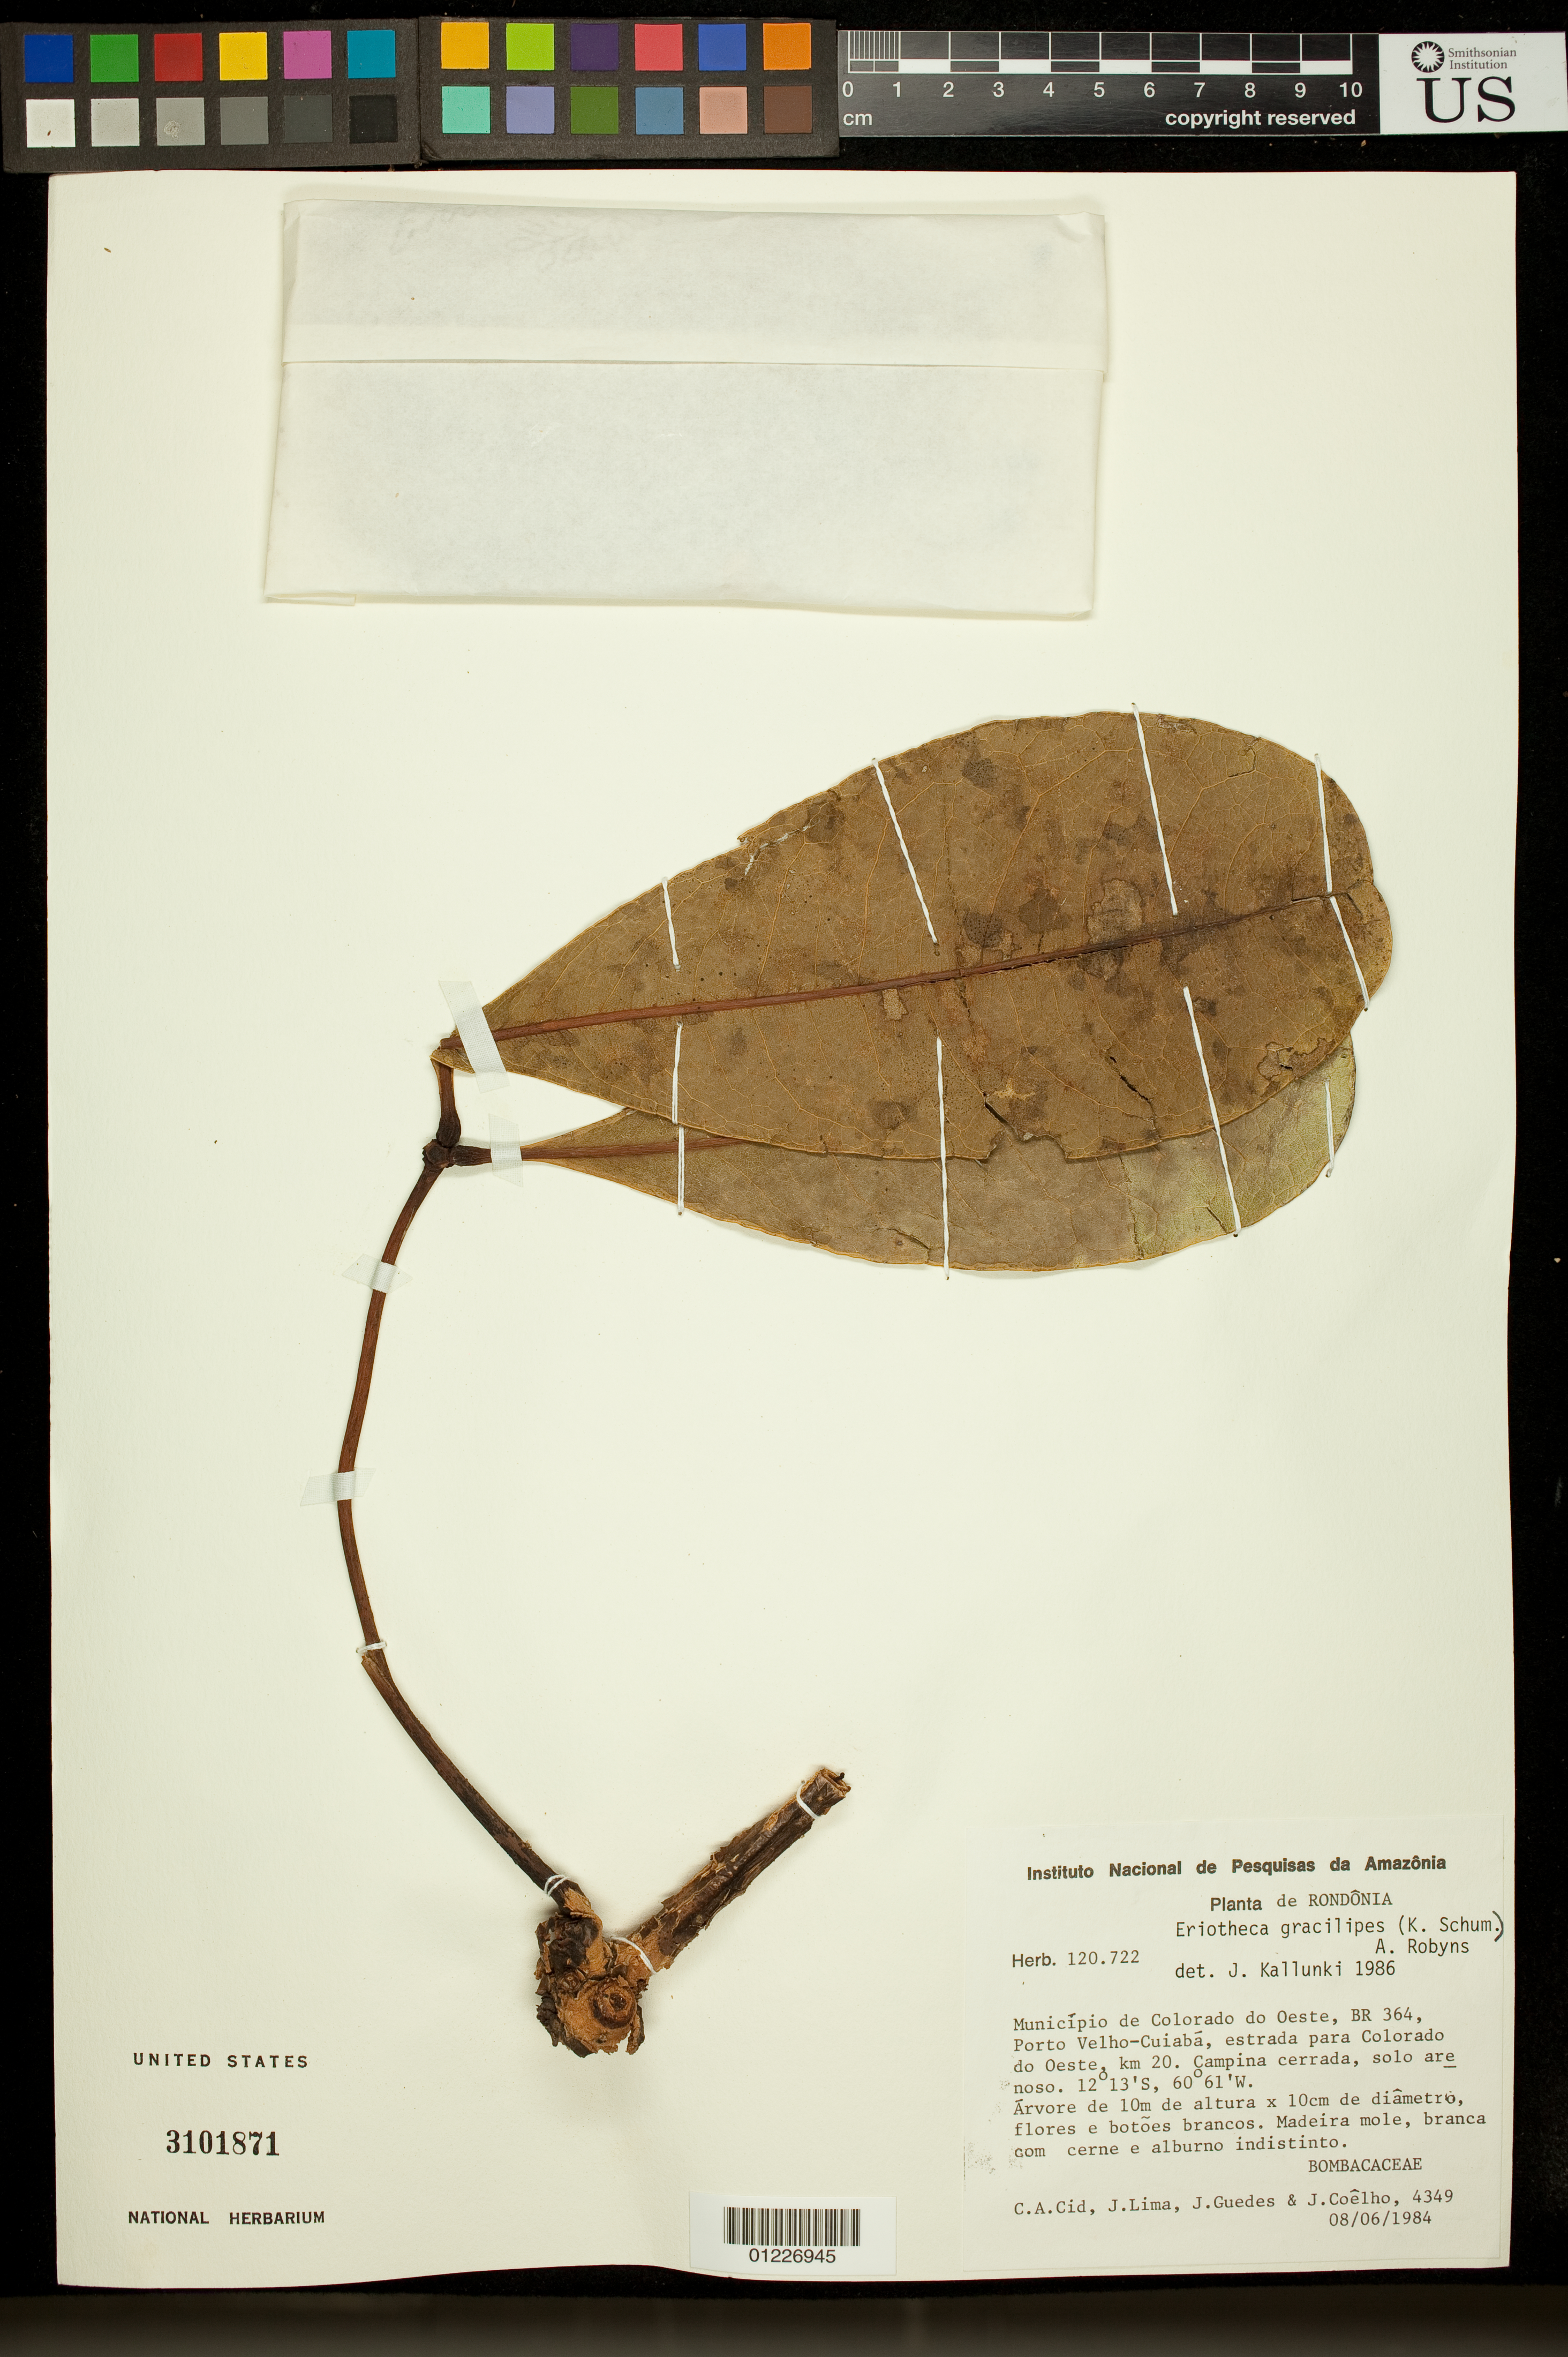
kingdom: Plantae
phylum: Tracheophyta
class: Magnoliopsida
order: Malvales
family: Malvaceae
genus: Pachira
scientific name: Pachira gracilipes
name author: (K. Schum.) V.N. Yoshik. & M.C. Duarte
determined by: Dorr, Laurence J., Curator (BOT), Smithsonian Institution - National Museum of Natural History (UNITED STATES)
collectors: C. A. Cid Ferreira, J. Lima, J. Guedes & J. Coelho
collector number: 4349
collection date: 1984-06-08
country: Brazil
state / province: Rondônia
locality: Municipio de Colorado do Oeste, BR 364, Porto Velho-Cuiaba, Estrada para Colorado do Oeste, km 20. Campina cerrada, solo are noso.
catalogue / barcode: US 3101871